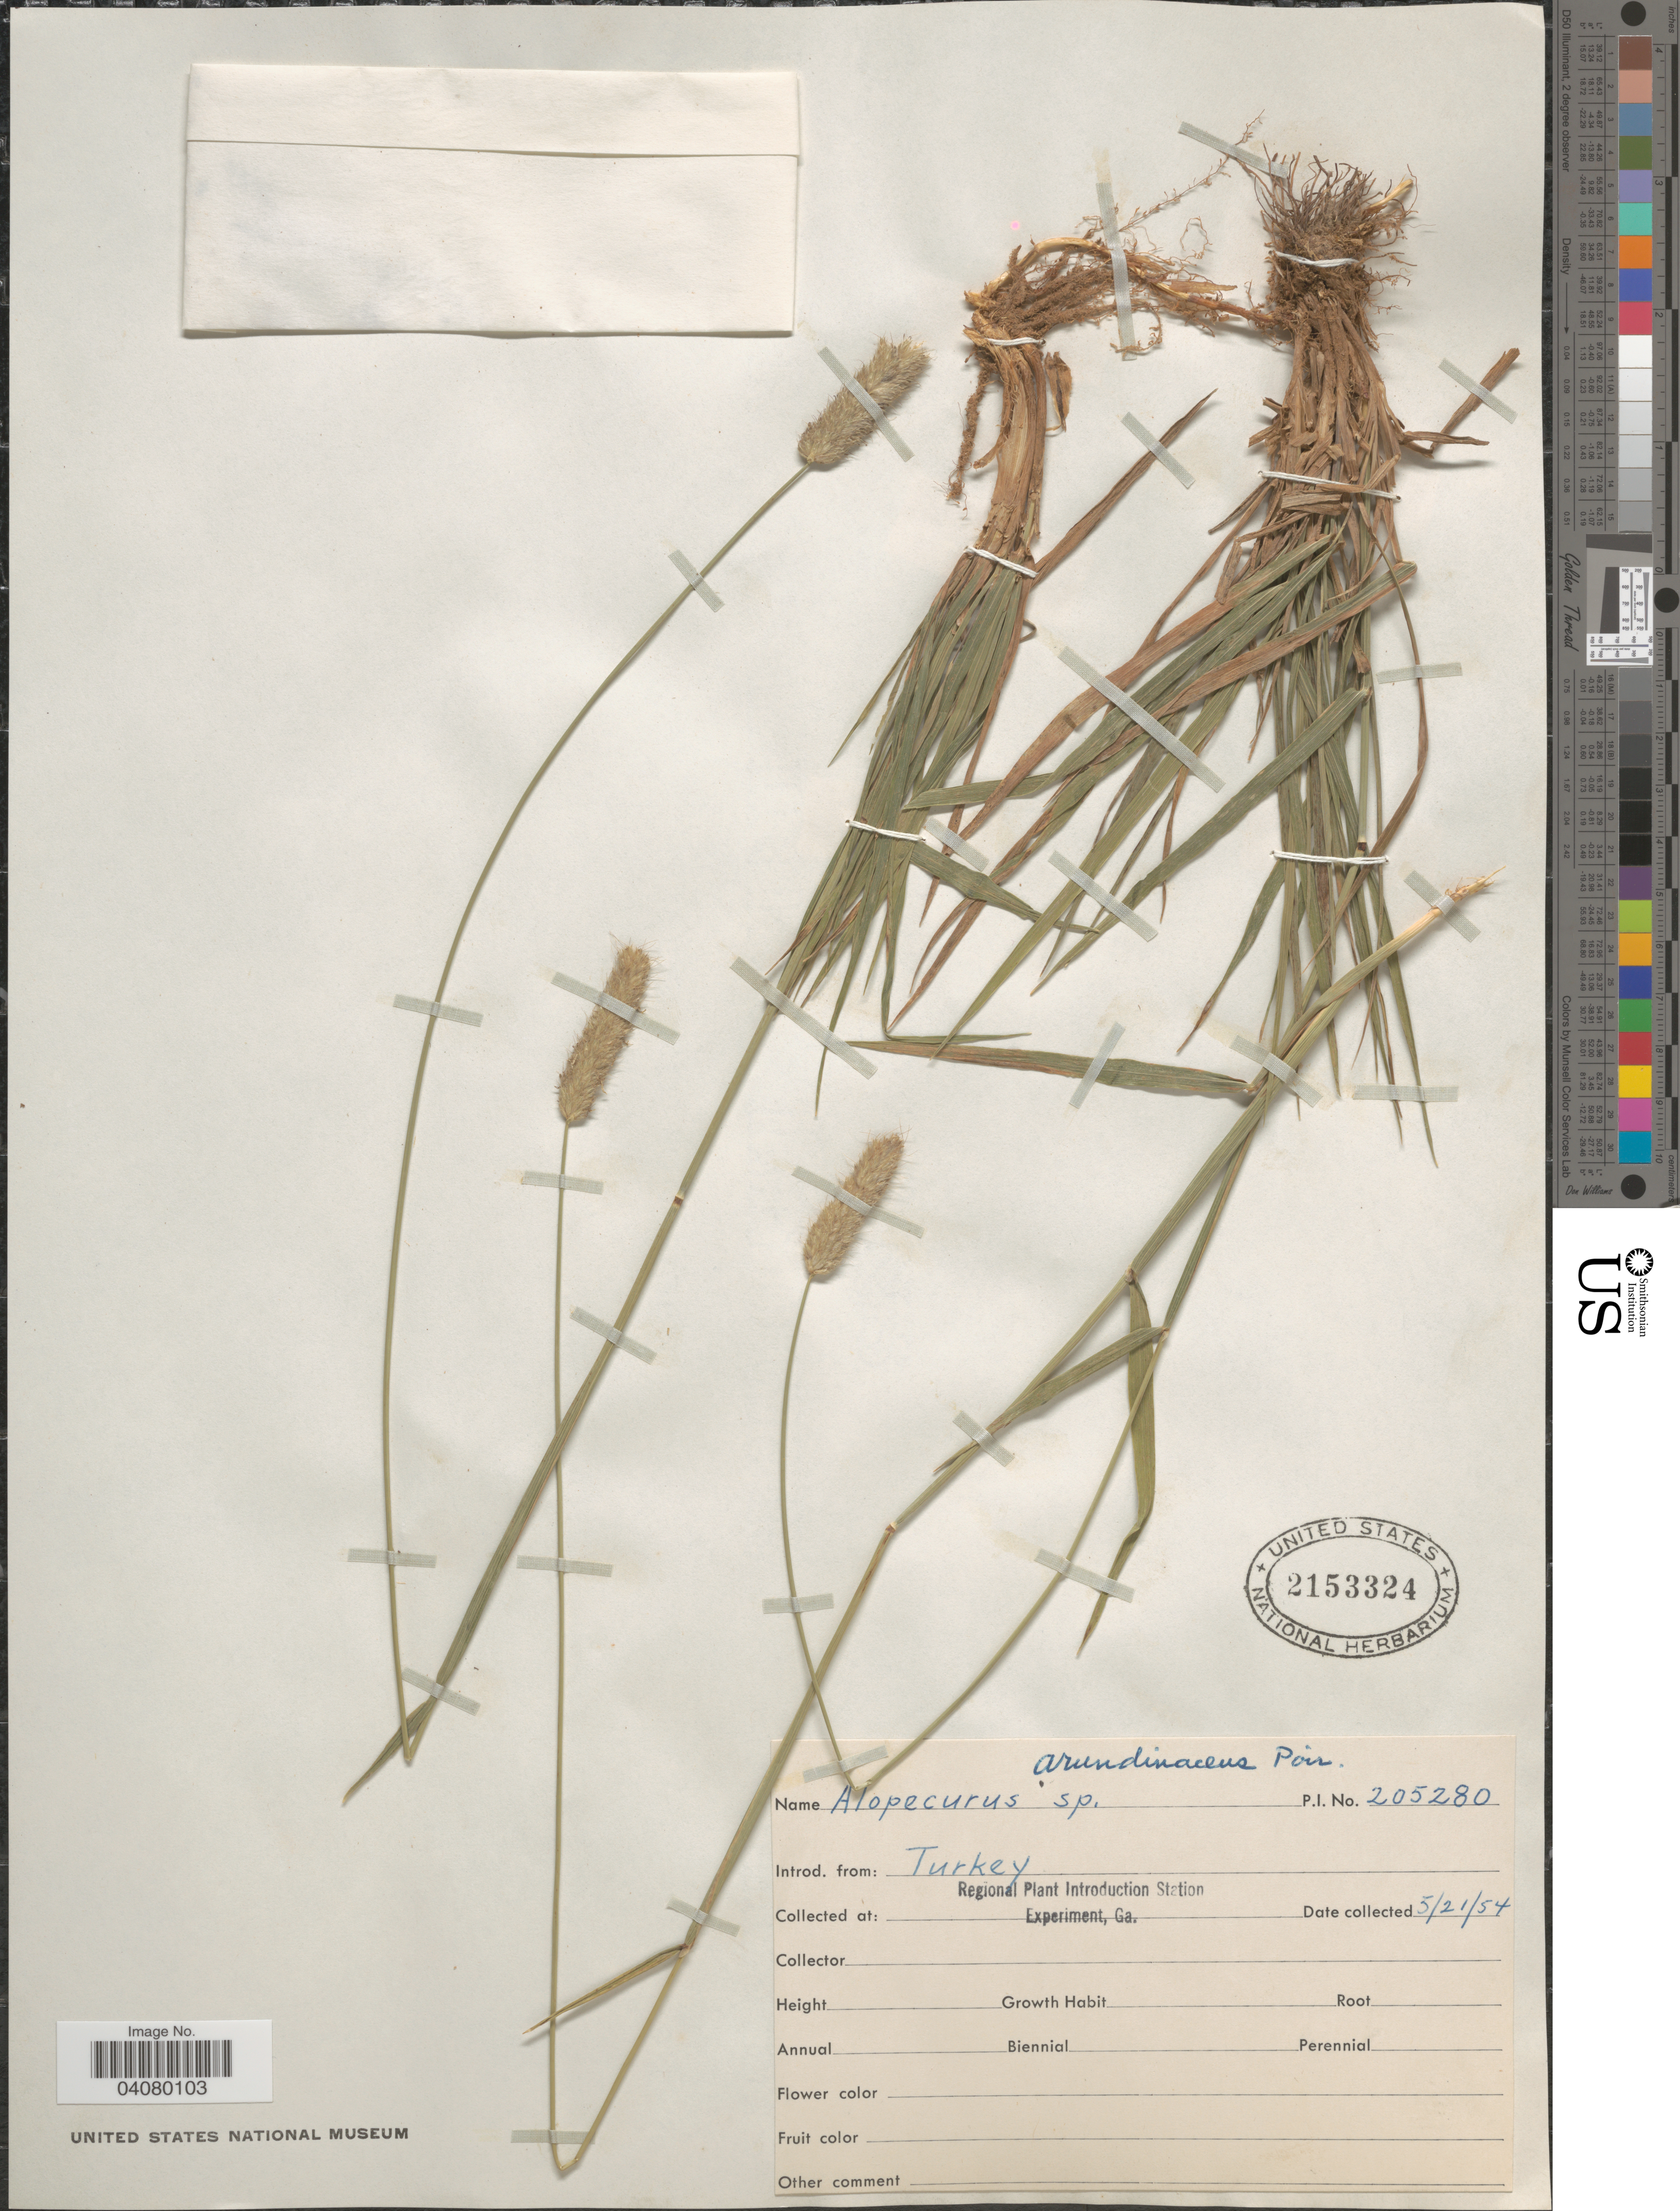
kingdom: Plantae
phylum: Tracheophyta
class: Liliopsida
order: Poales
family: Poaceae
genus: Alopecurus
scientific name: Alopecurus arundinaceus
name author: Poir.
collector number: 205280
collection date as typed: Transcribed d/m/y: 21/5/54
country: United States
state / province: Georgia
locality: Regional Plant Introduction Station Experiment.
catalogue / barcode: US 2153324